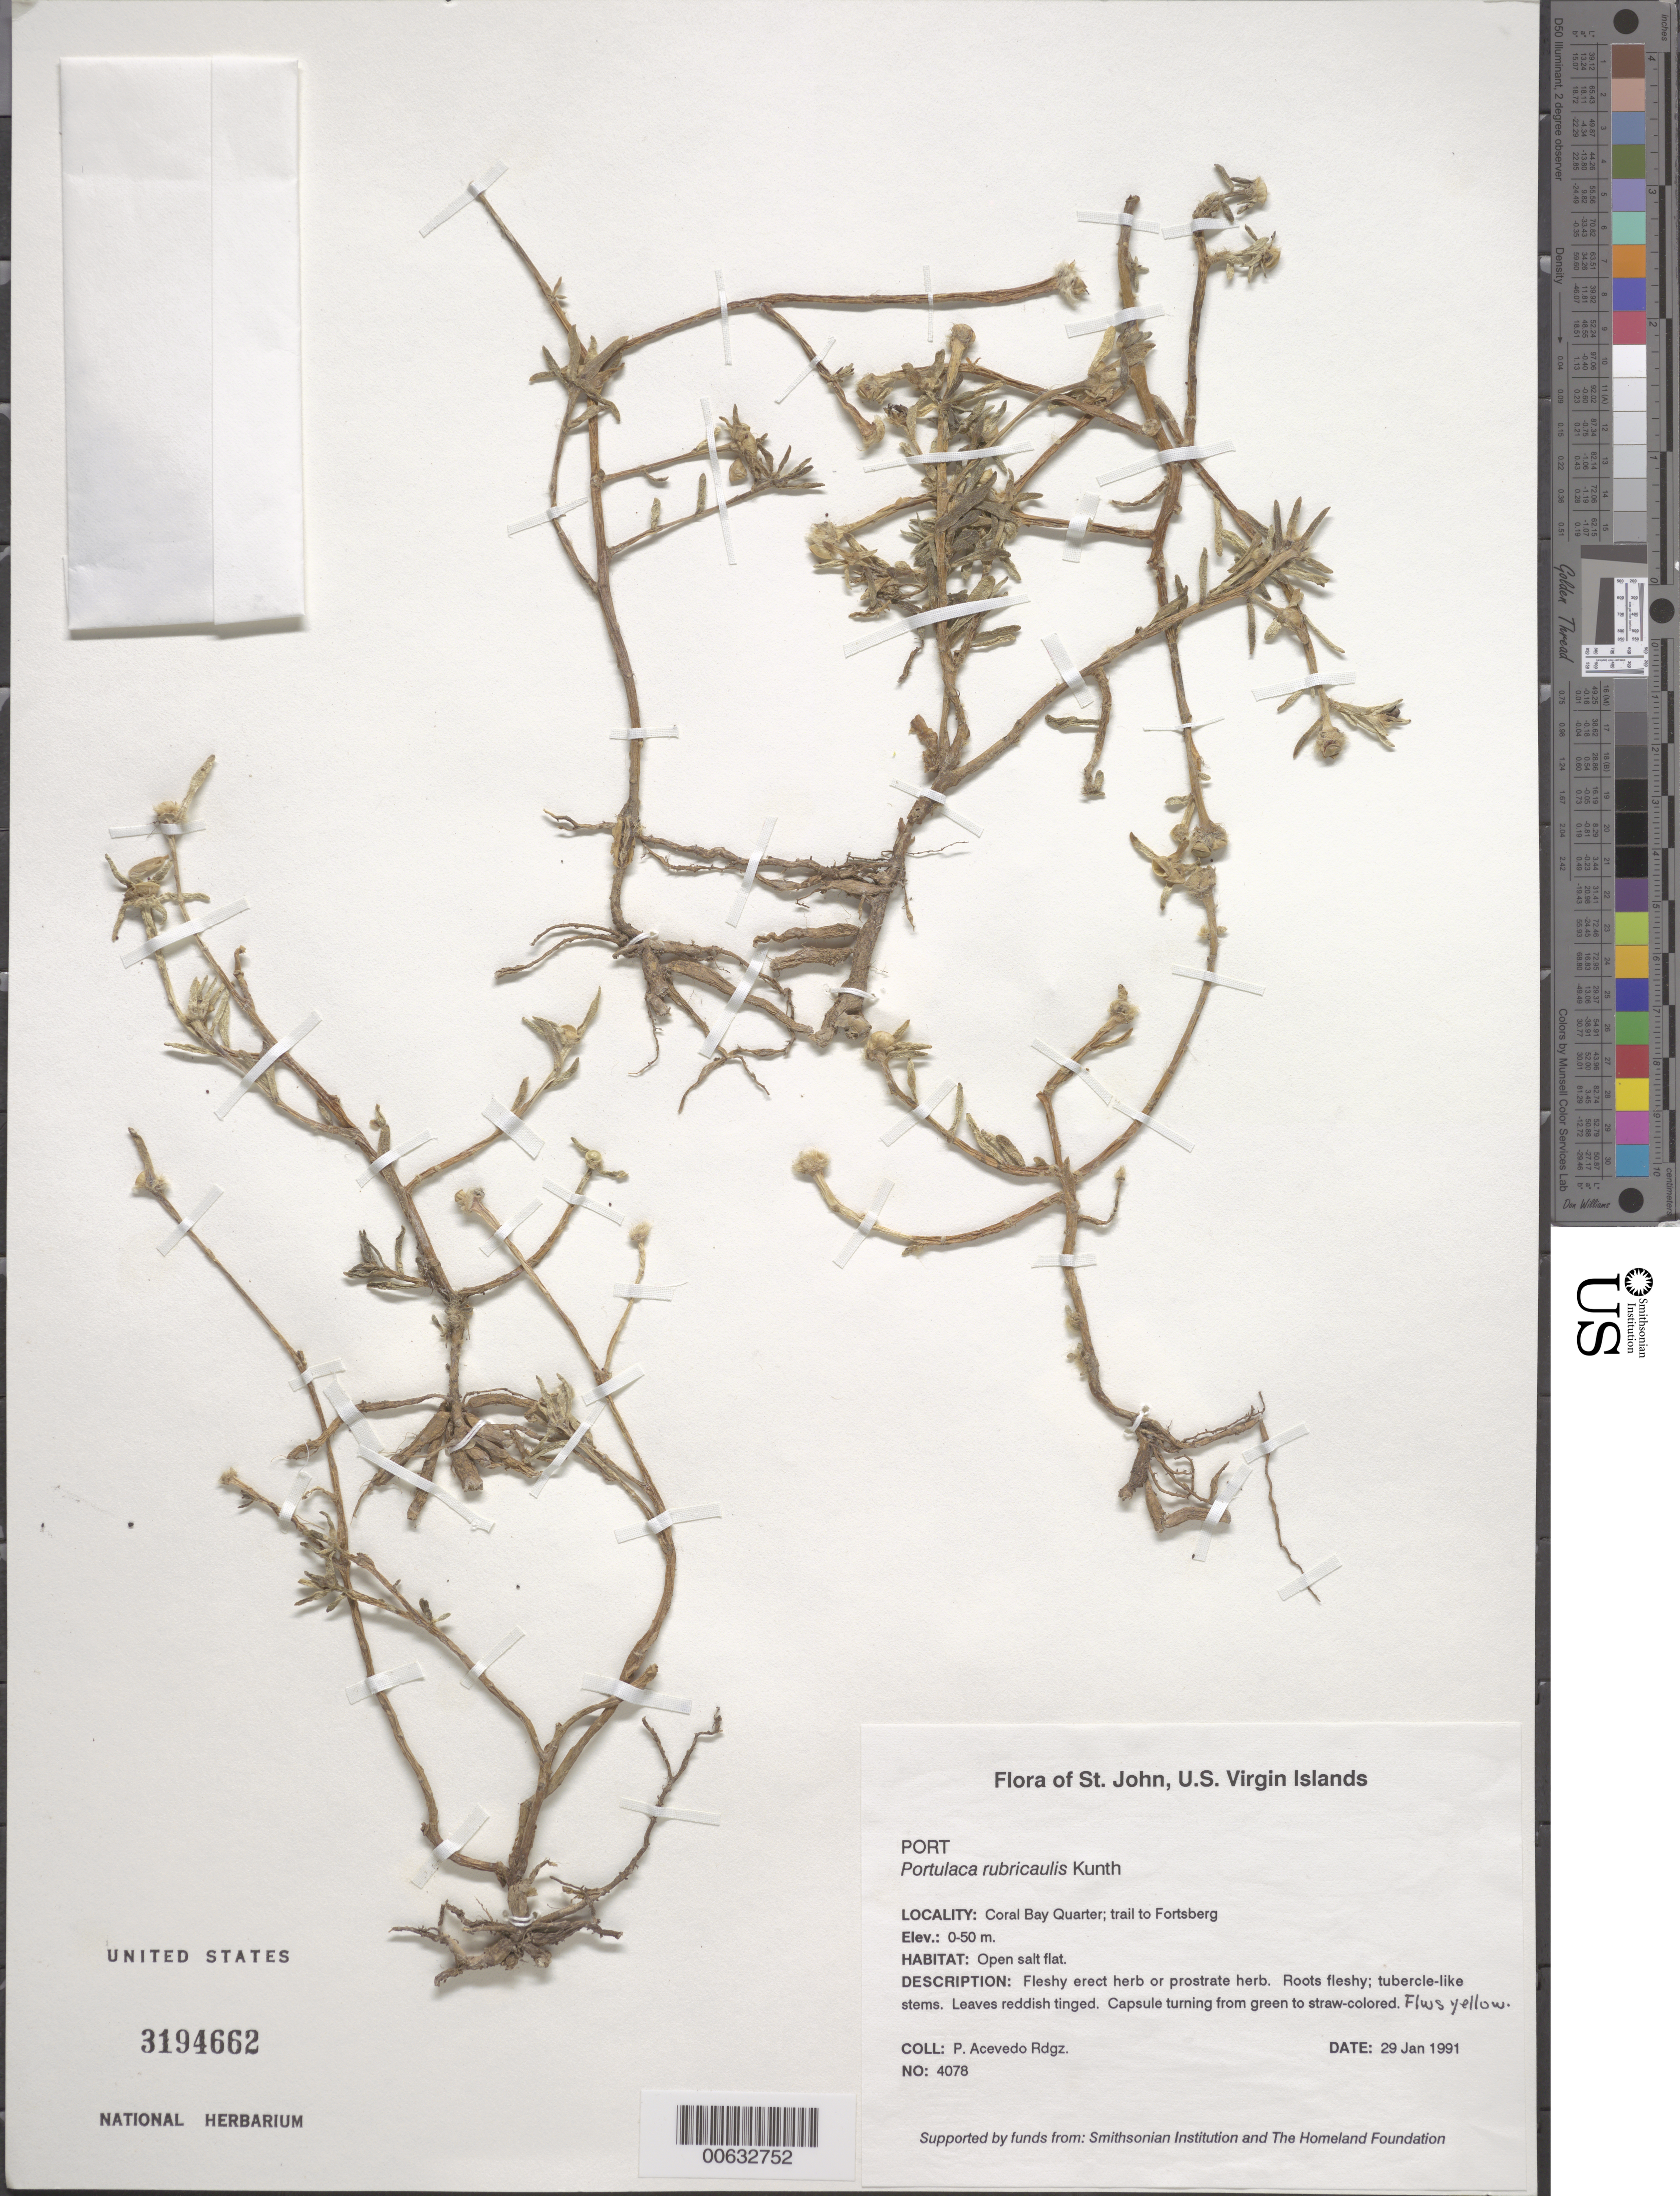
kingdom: Plantae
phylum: Tracheophyta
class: Magnoliopsida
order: Caryophyllales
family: Portulacaceae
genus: Portulaca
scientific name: Portulaca rubricaulis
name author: Kunth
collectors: P. Acevedo-Rodr.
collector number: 4078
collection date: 1991-01-29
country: U.S. Virgin Islands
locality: St. John. Coral Bay Quarter; trail to Fortsberg.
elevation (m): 0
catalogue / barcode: US 3194662